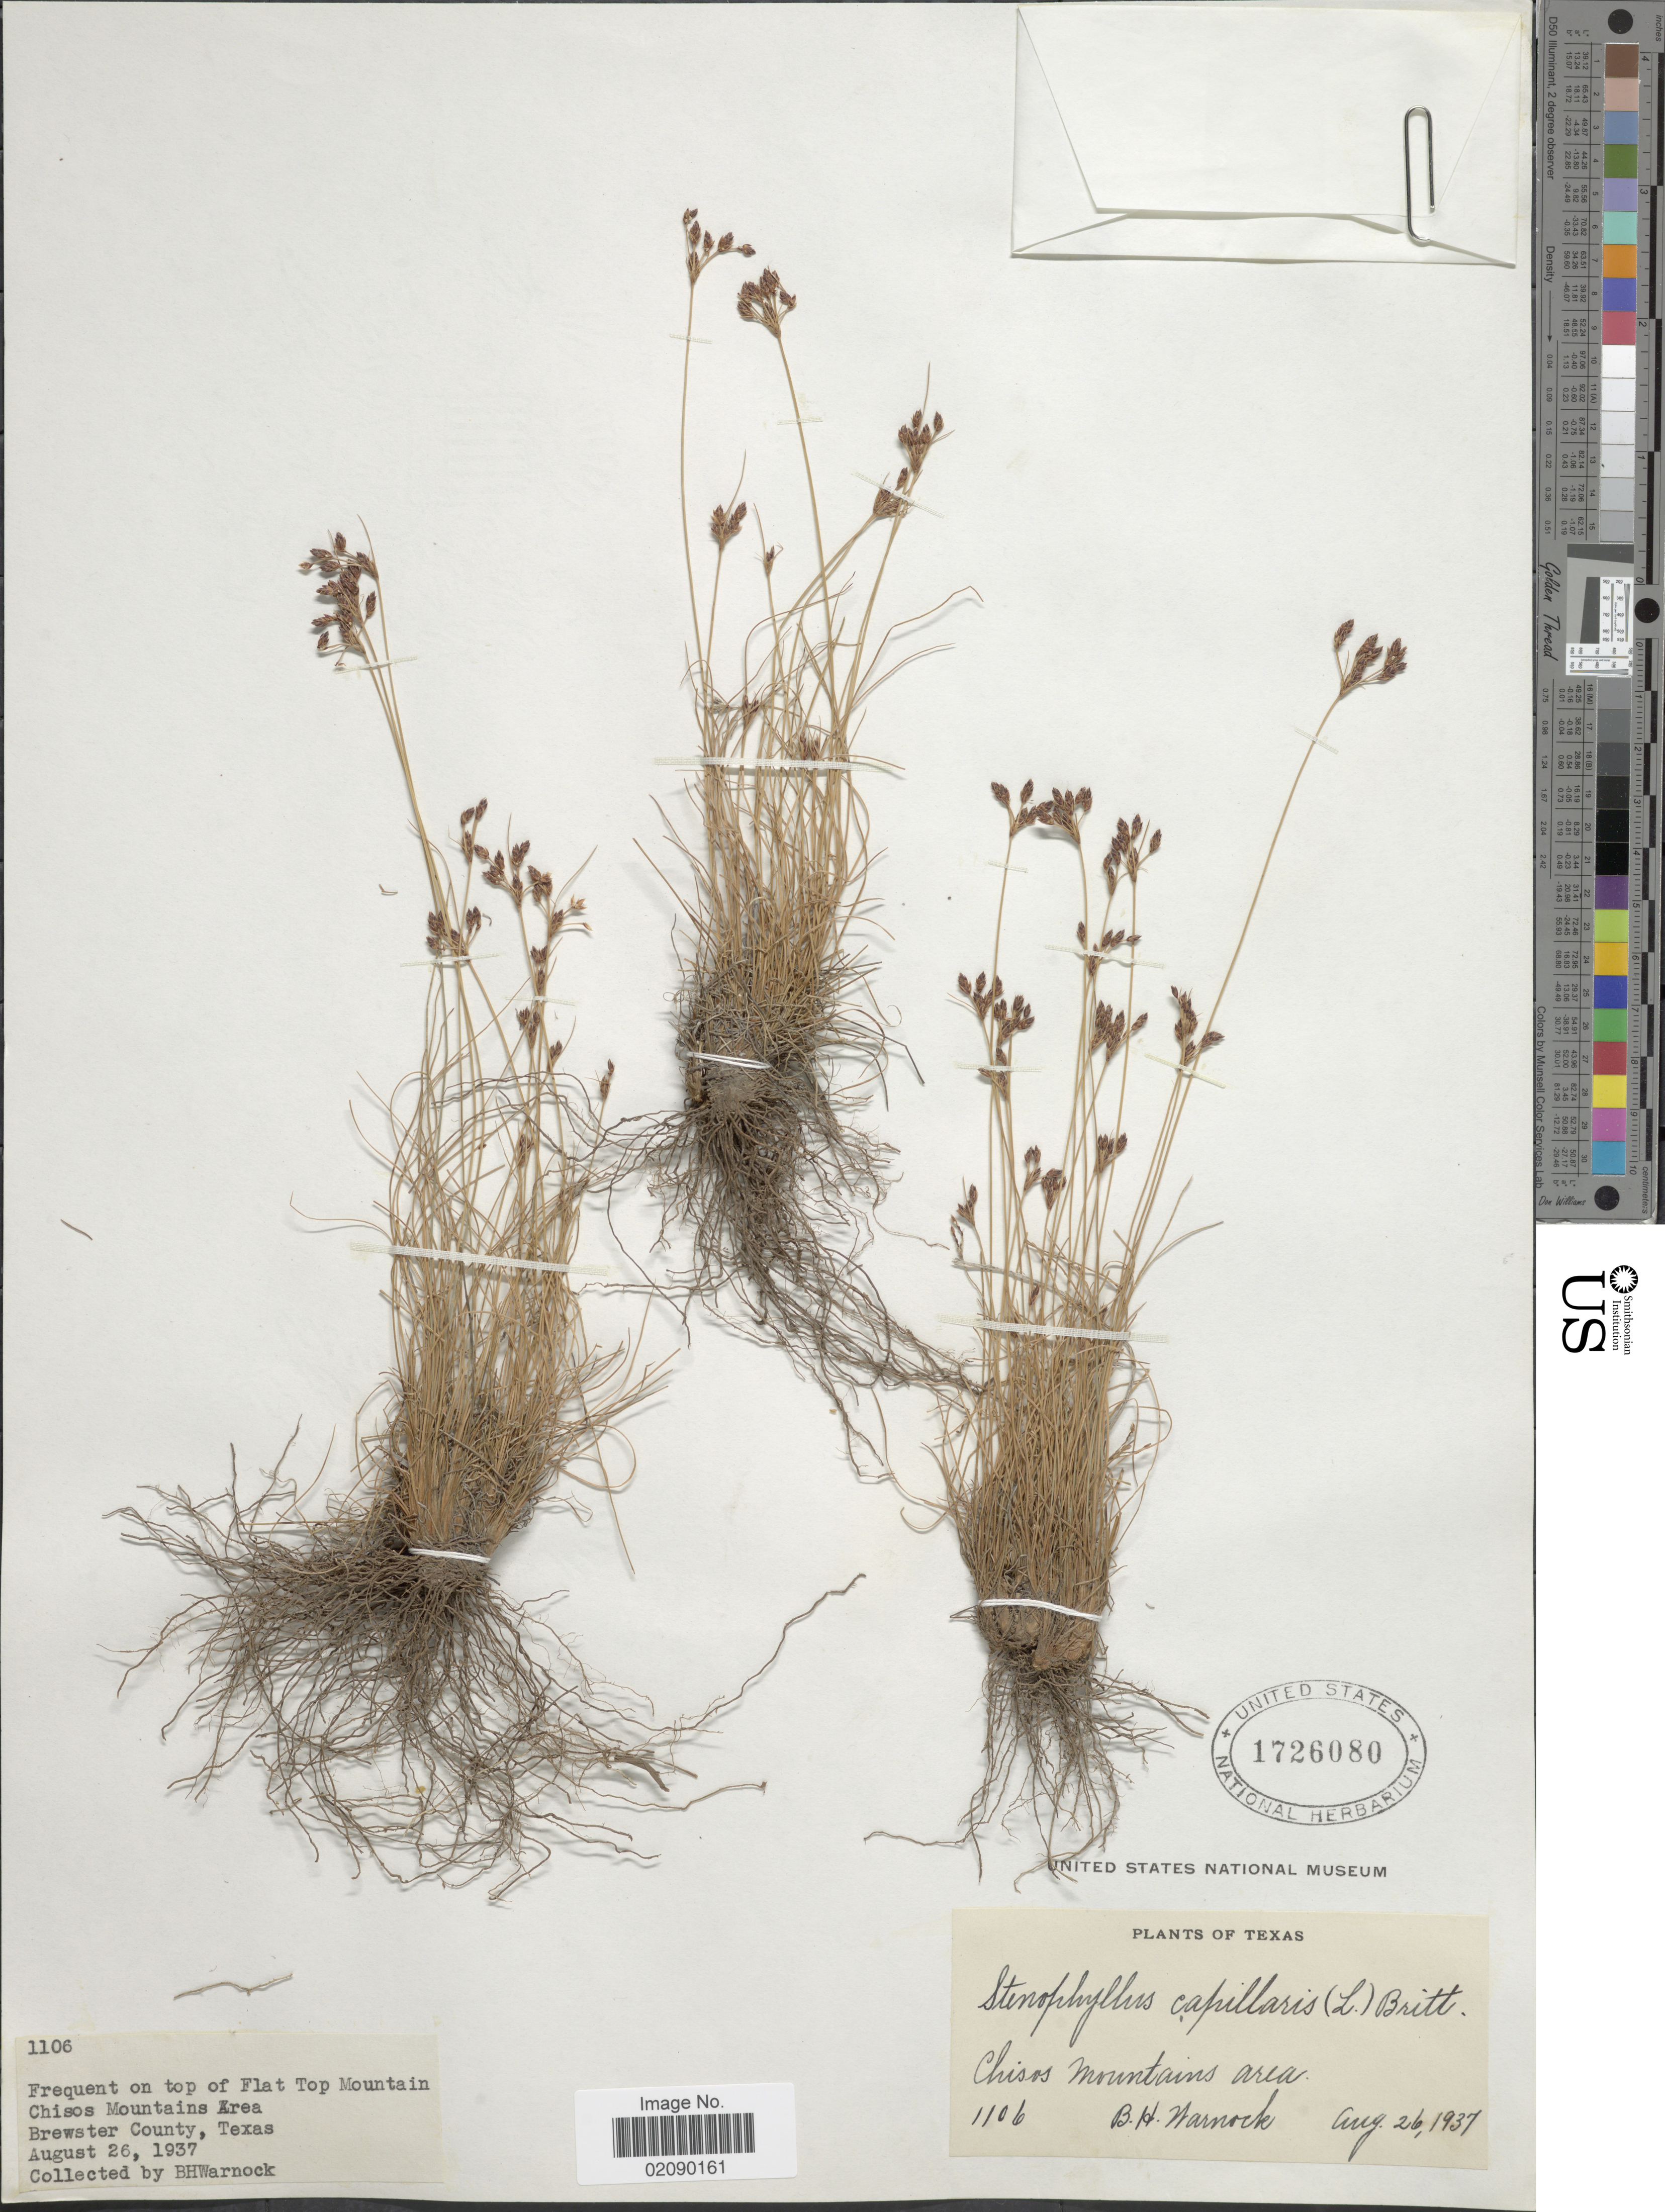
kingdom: Plantae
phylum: Tracheophyta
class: Liliopsida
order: Poales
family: Cyperaceae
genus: Bulbostylis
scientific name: Bulbostylis capillaris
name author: (L.) Kunth ex C.B. Clarke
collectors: B. H. Warnock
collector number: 1106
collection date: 1937-08-26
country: United States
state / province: Texas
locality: Frequent on top Flat Top Mountain, Chisos Mountains Area, Brewster County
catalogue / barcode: US 1726080